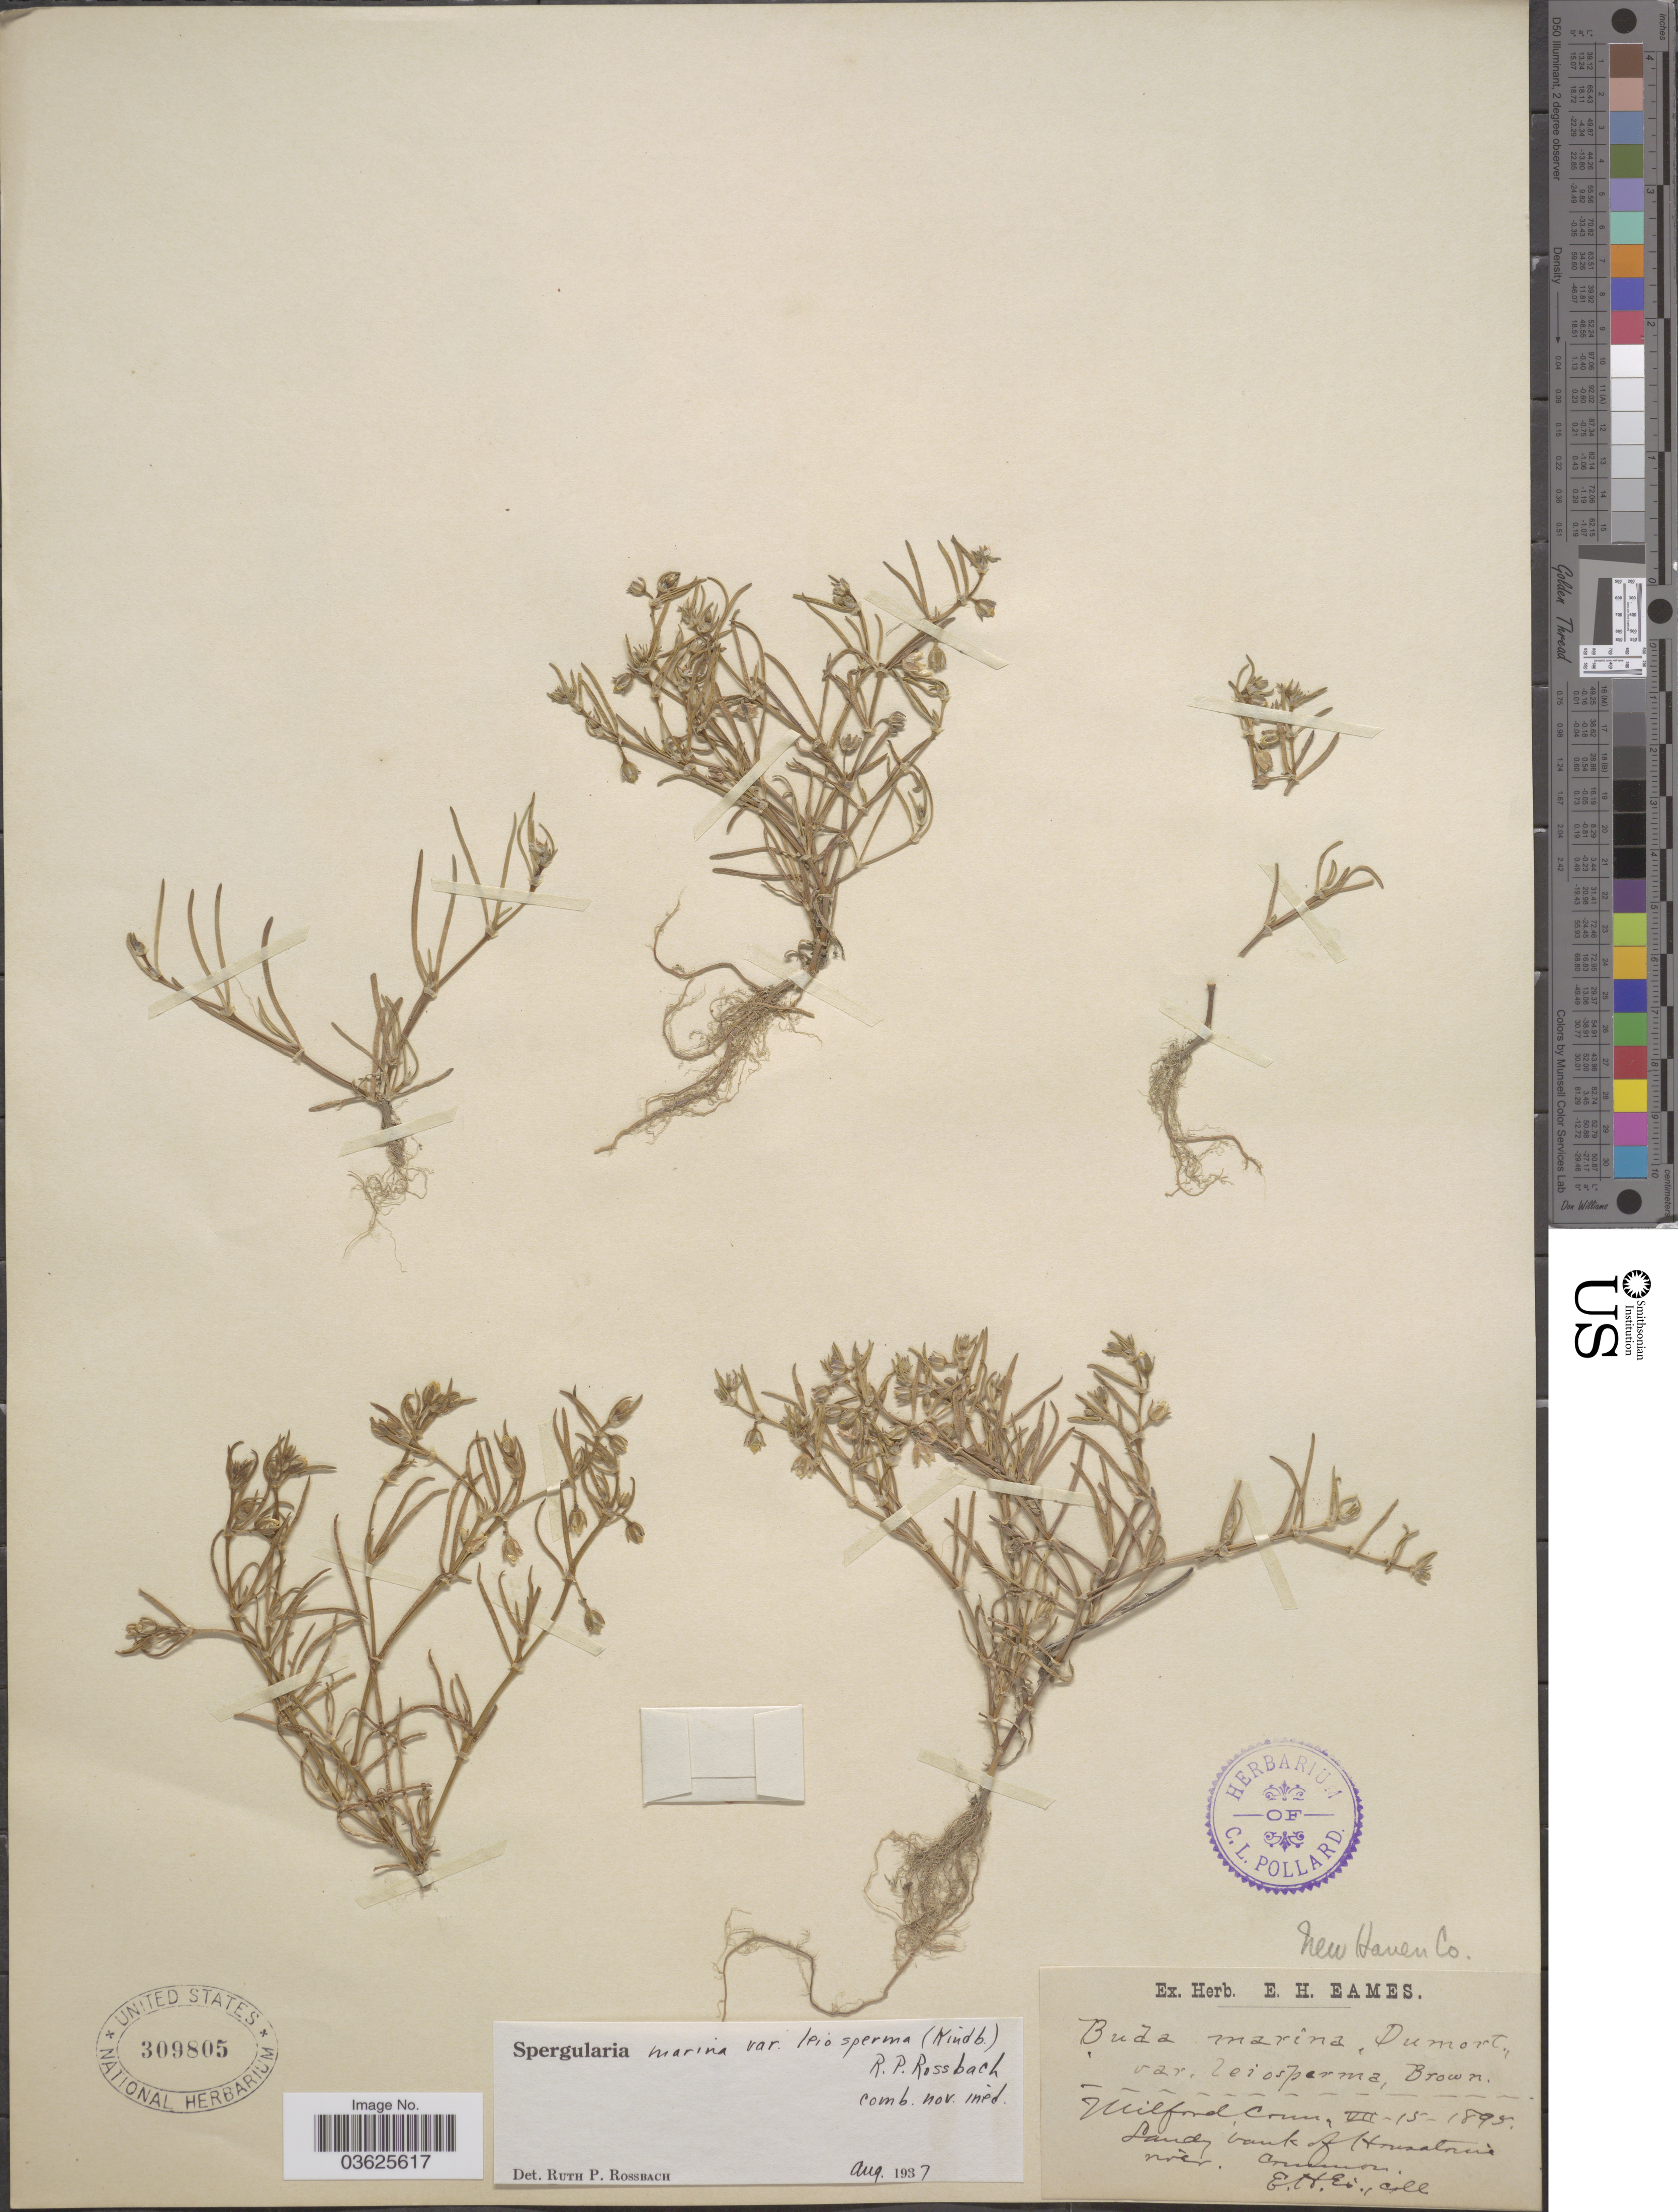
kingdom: Plantae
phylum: Tracheophyta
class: Magnoliopsida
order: Caryophyllales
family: Caryophyllaceae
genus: Spergularia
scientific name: Spergularia marina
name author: (L.) Griseb.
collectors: E. H. Eames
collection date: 1895-07-15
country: United States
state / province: Connecticut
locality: Milford. New Haven Co. Sandy bank of Housatonic river.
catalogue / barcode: US 309805